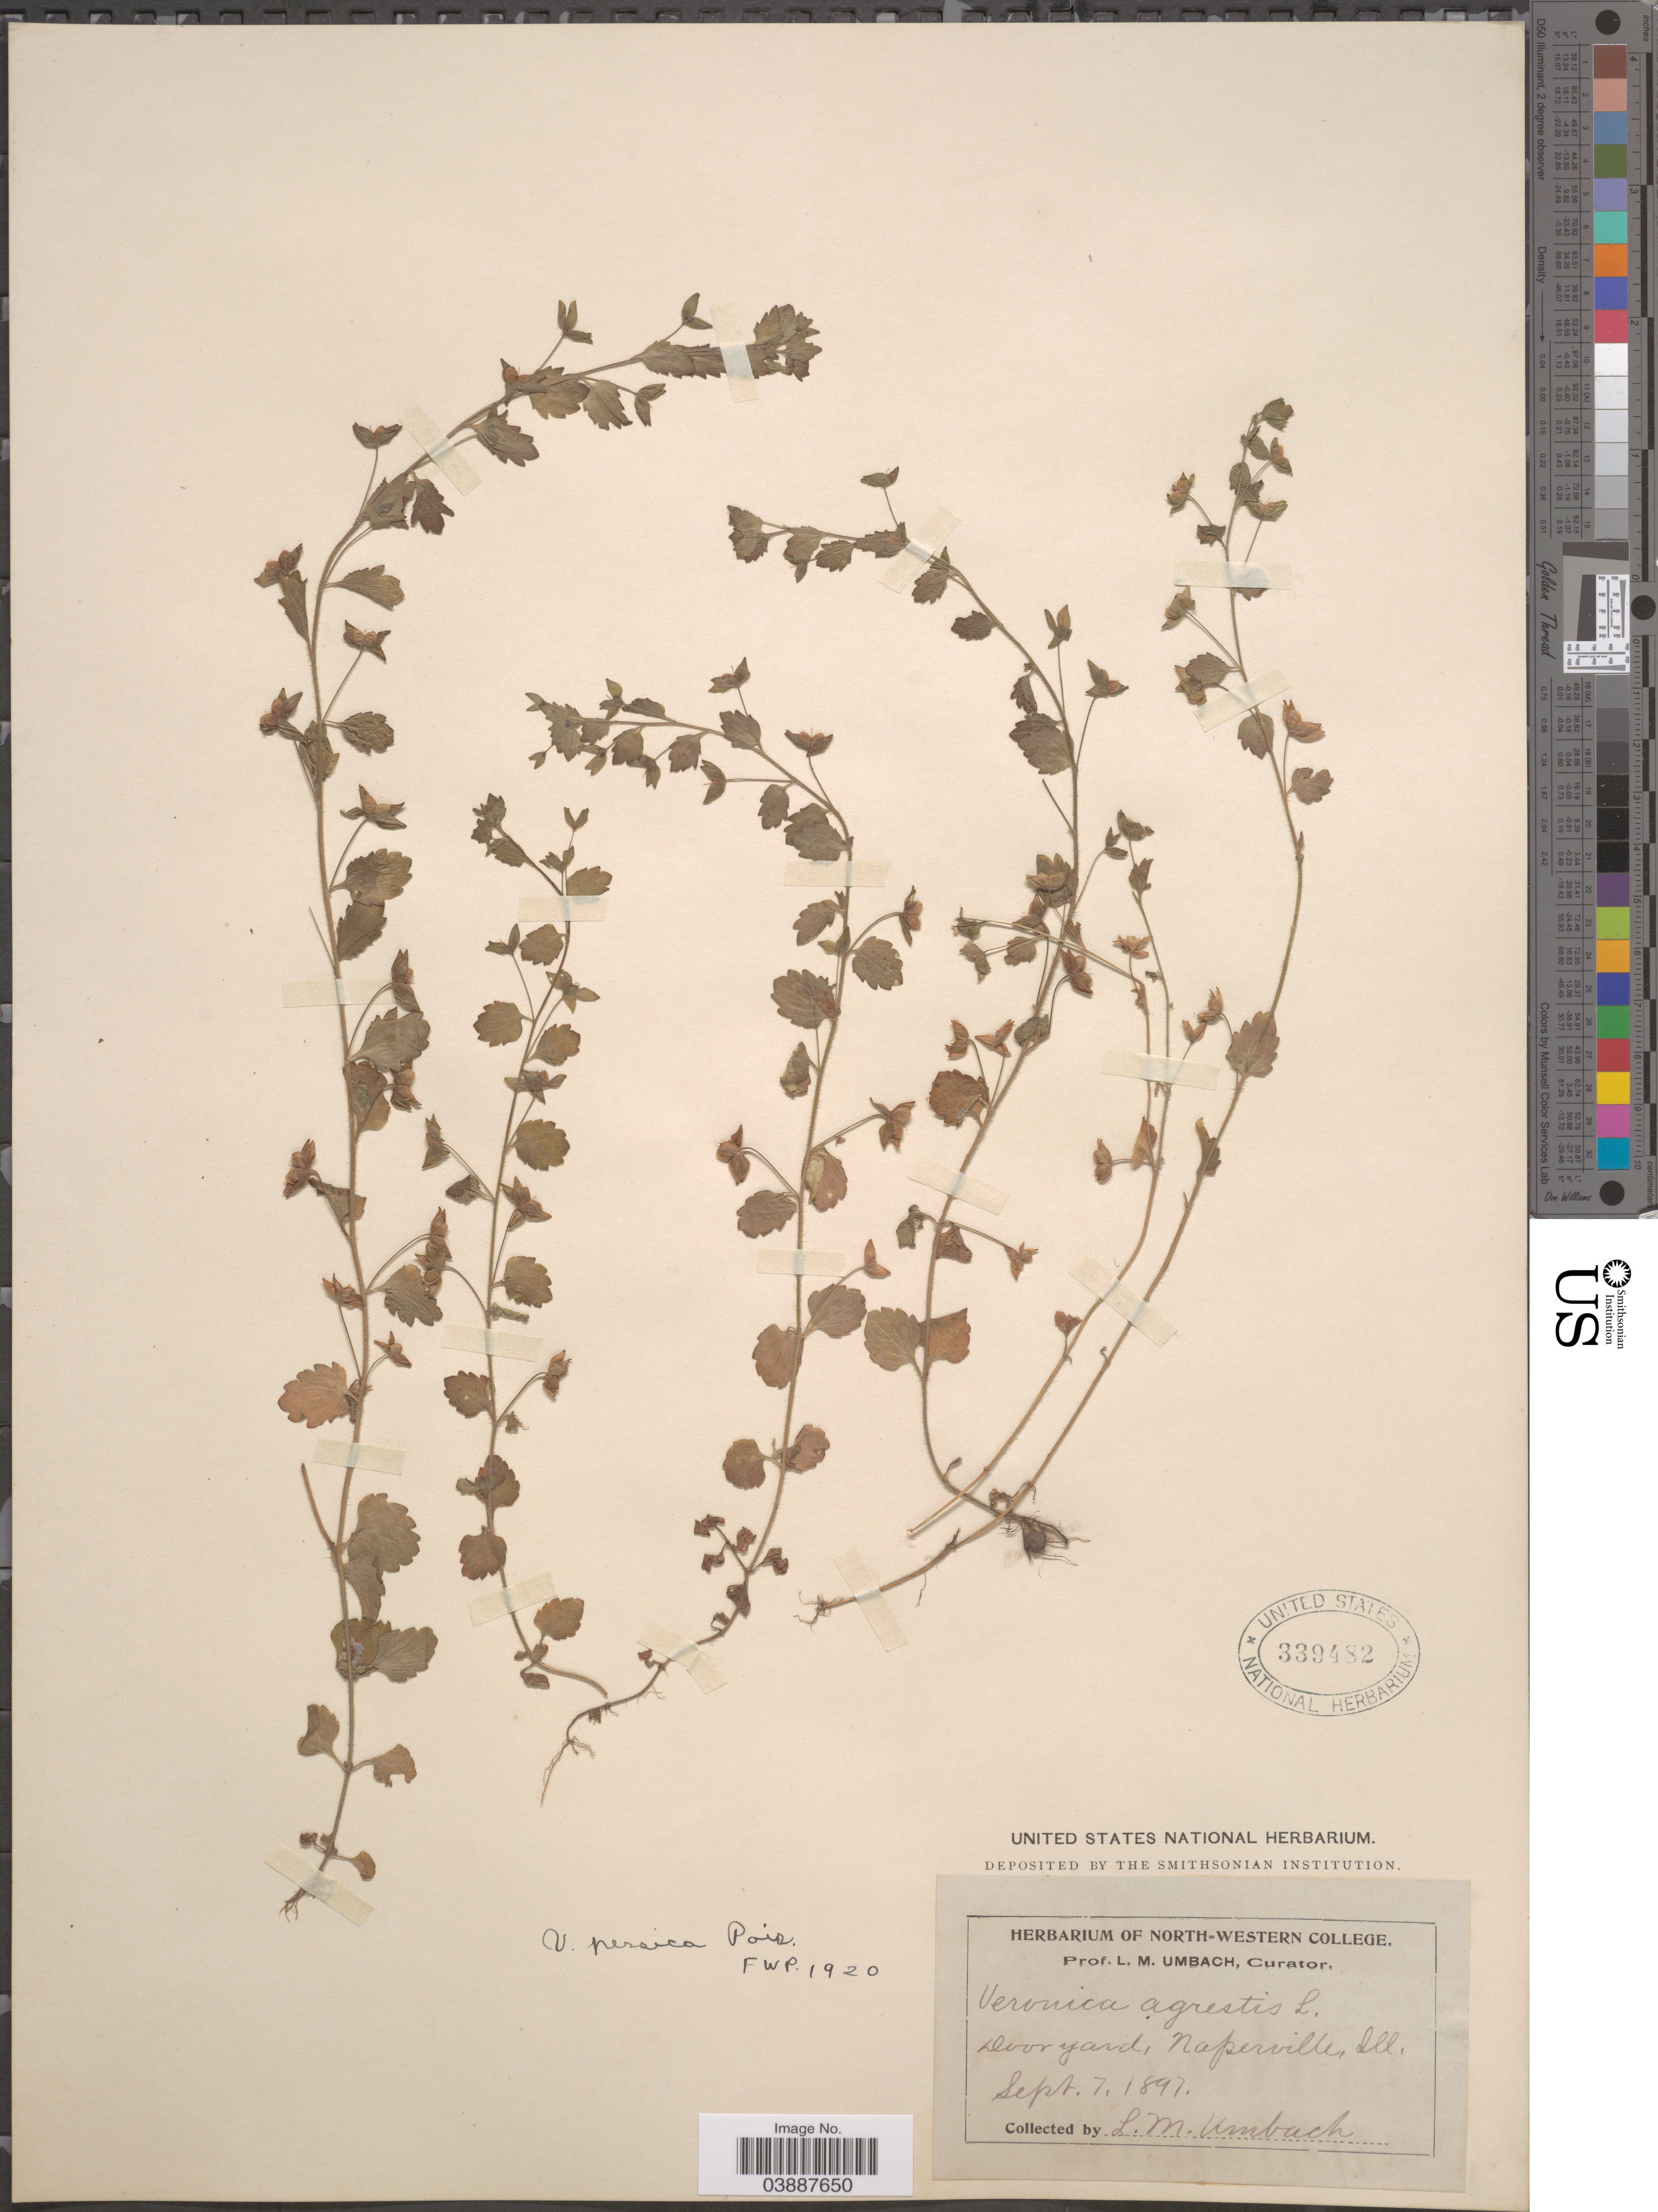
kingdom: Plantae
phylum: Tracheophyta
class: Magnoliopsida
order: Lamiales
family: Plantaginaceae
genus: Veronica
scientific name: Veronica persica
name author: Poir.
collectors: L. M. Umbach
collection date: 1897-09-07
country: United States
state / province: Illinois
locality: Dooryard, Naperville.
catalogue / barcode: US 339482